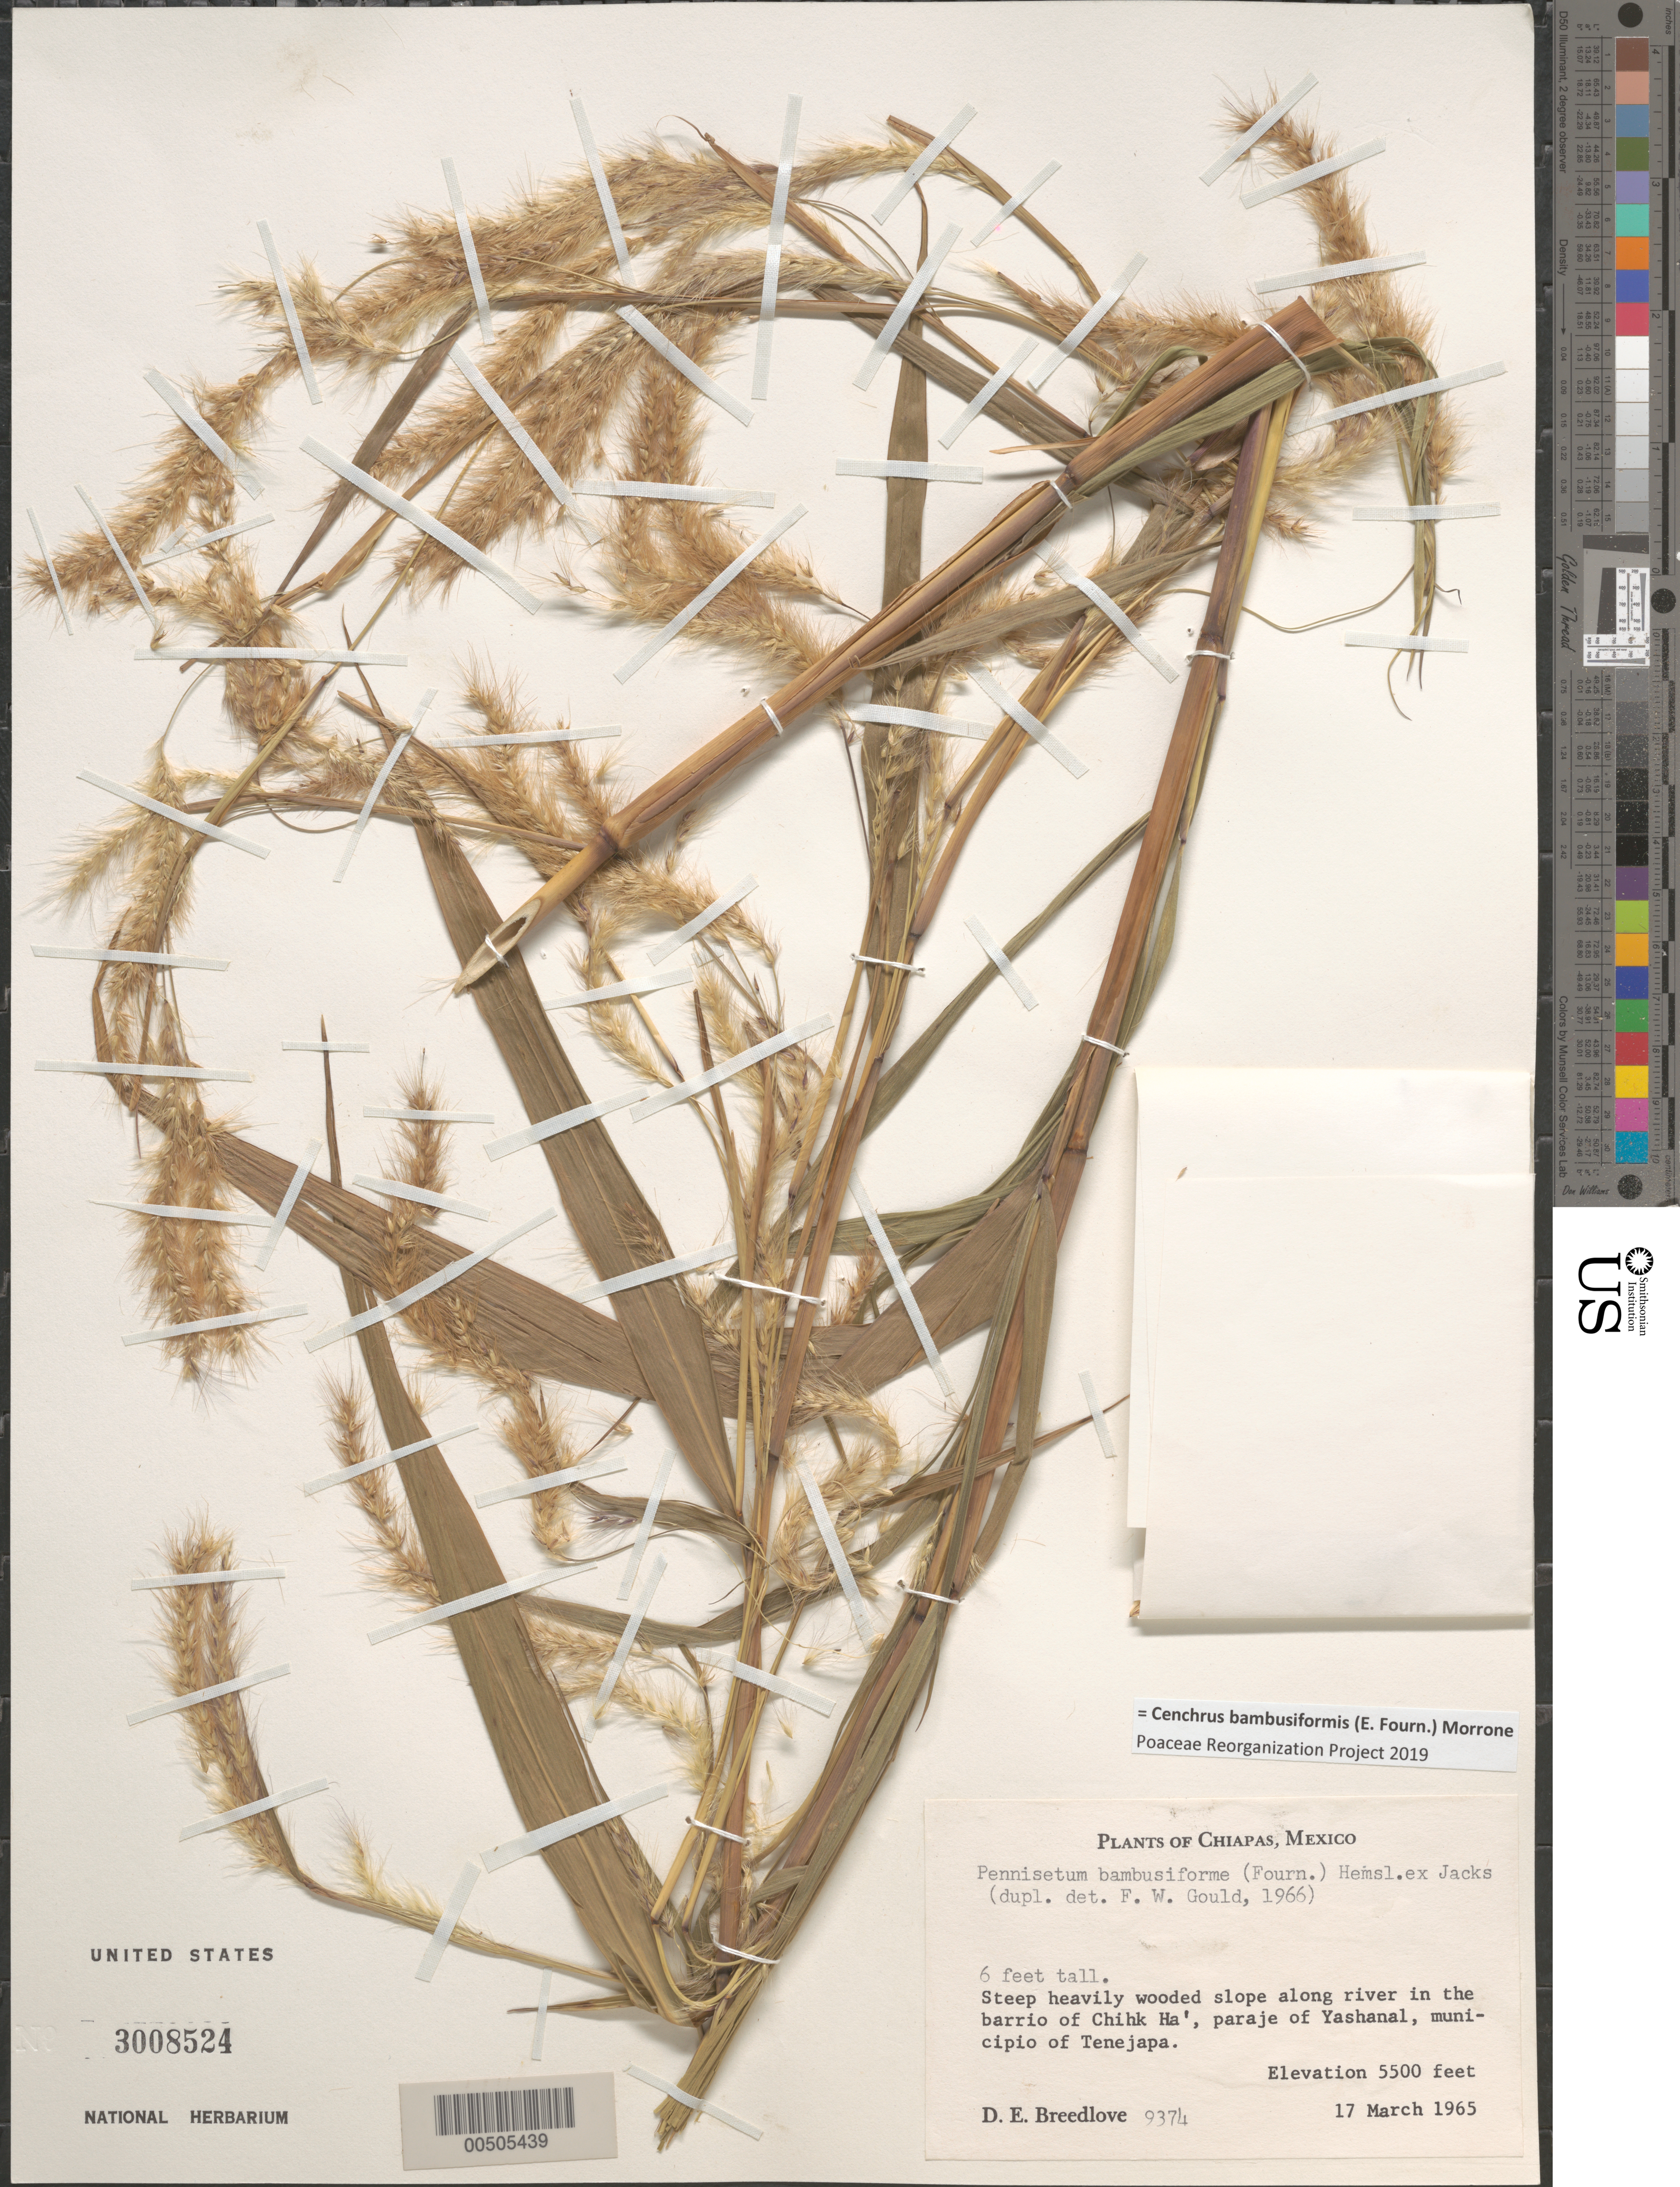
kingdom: Plantae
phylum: Tracheophyta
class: Liliopsida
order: Poales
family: Poaceae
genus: Cenchrus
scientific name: Cenchrus bambusiformis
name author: (E. Fourn.) Morrone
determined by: Poaceae Reorganization Project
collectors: D. E. Breedlove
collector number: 9374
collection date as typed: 17 Mar 1965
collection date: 1965-03-17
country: Mexico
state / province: Chiapas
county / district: Tenejapa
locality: Along the river in the barrio of Chihk Ha', paraje of Yashanal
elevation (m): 1676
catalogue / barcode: US 3008524